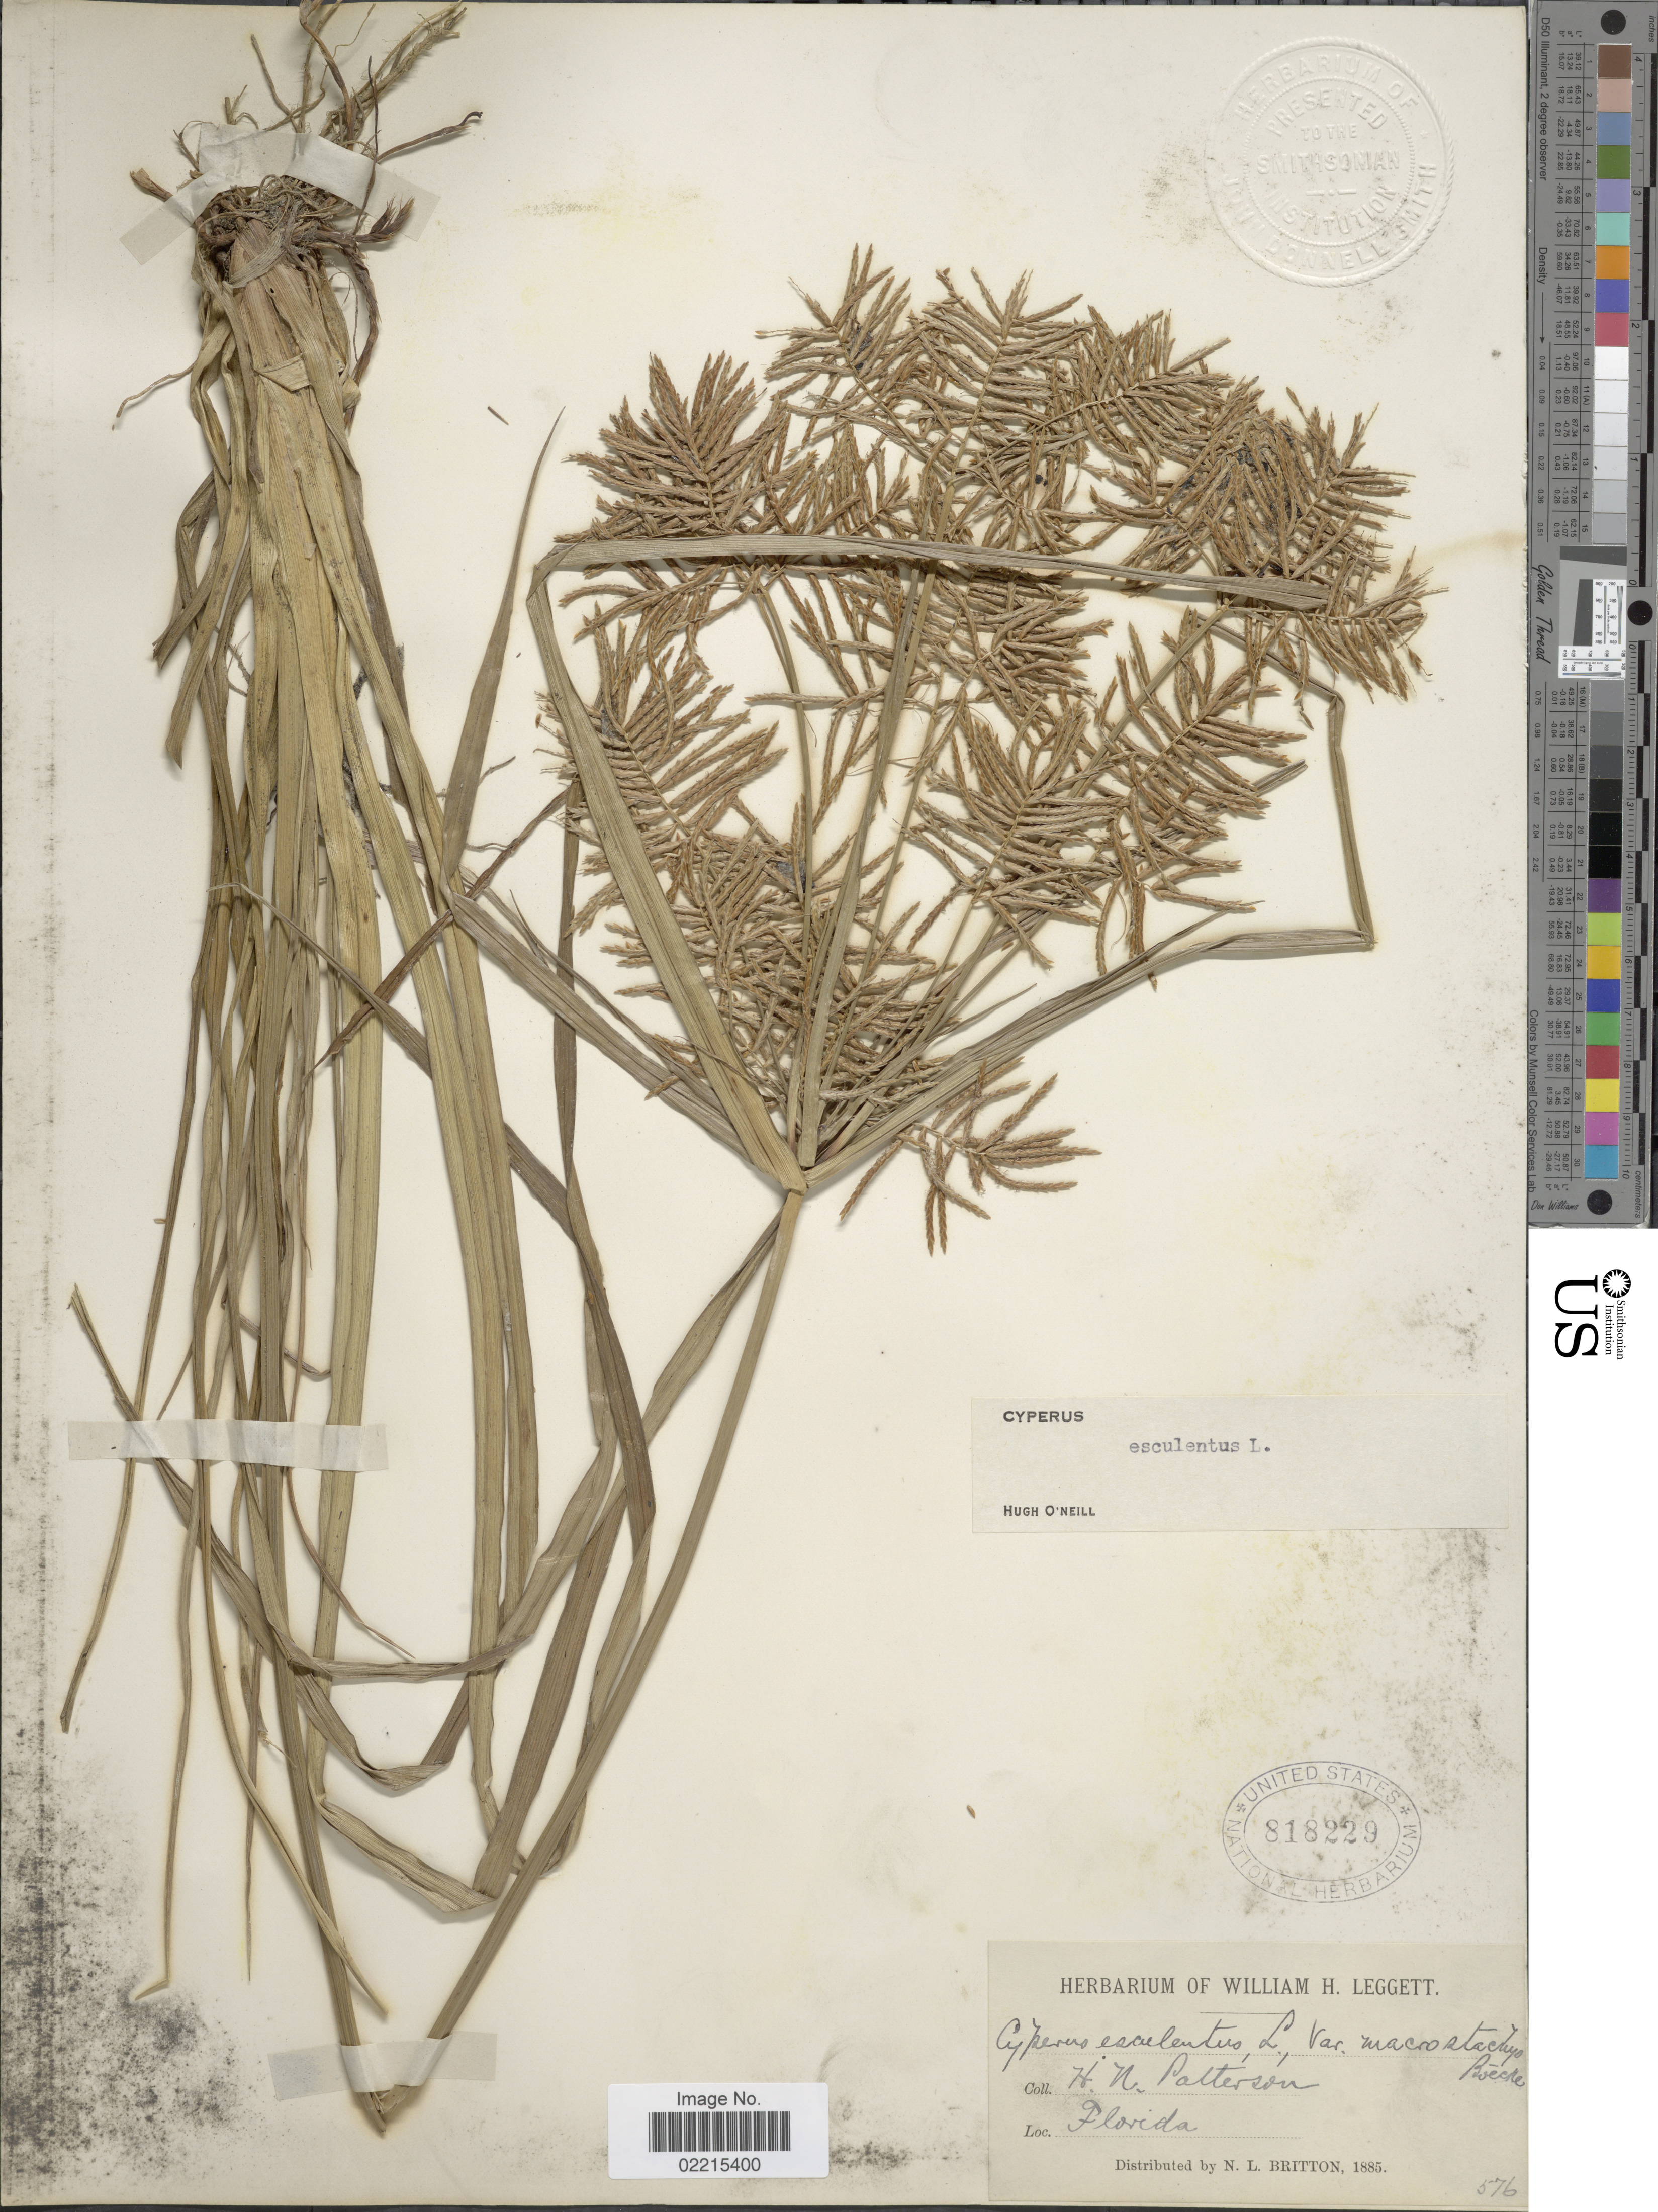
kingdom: Plantae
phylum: Tracheophyta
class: Liliopsida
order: Poales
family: Cyperaceae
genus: Cyperus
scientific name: Cyperus esculentus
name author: L.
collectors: H. N. Patterson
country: United States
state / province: Florida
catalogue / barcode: US 818229